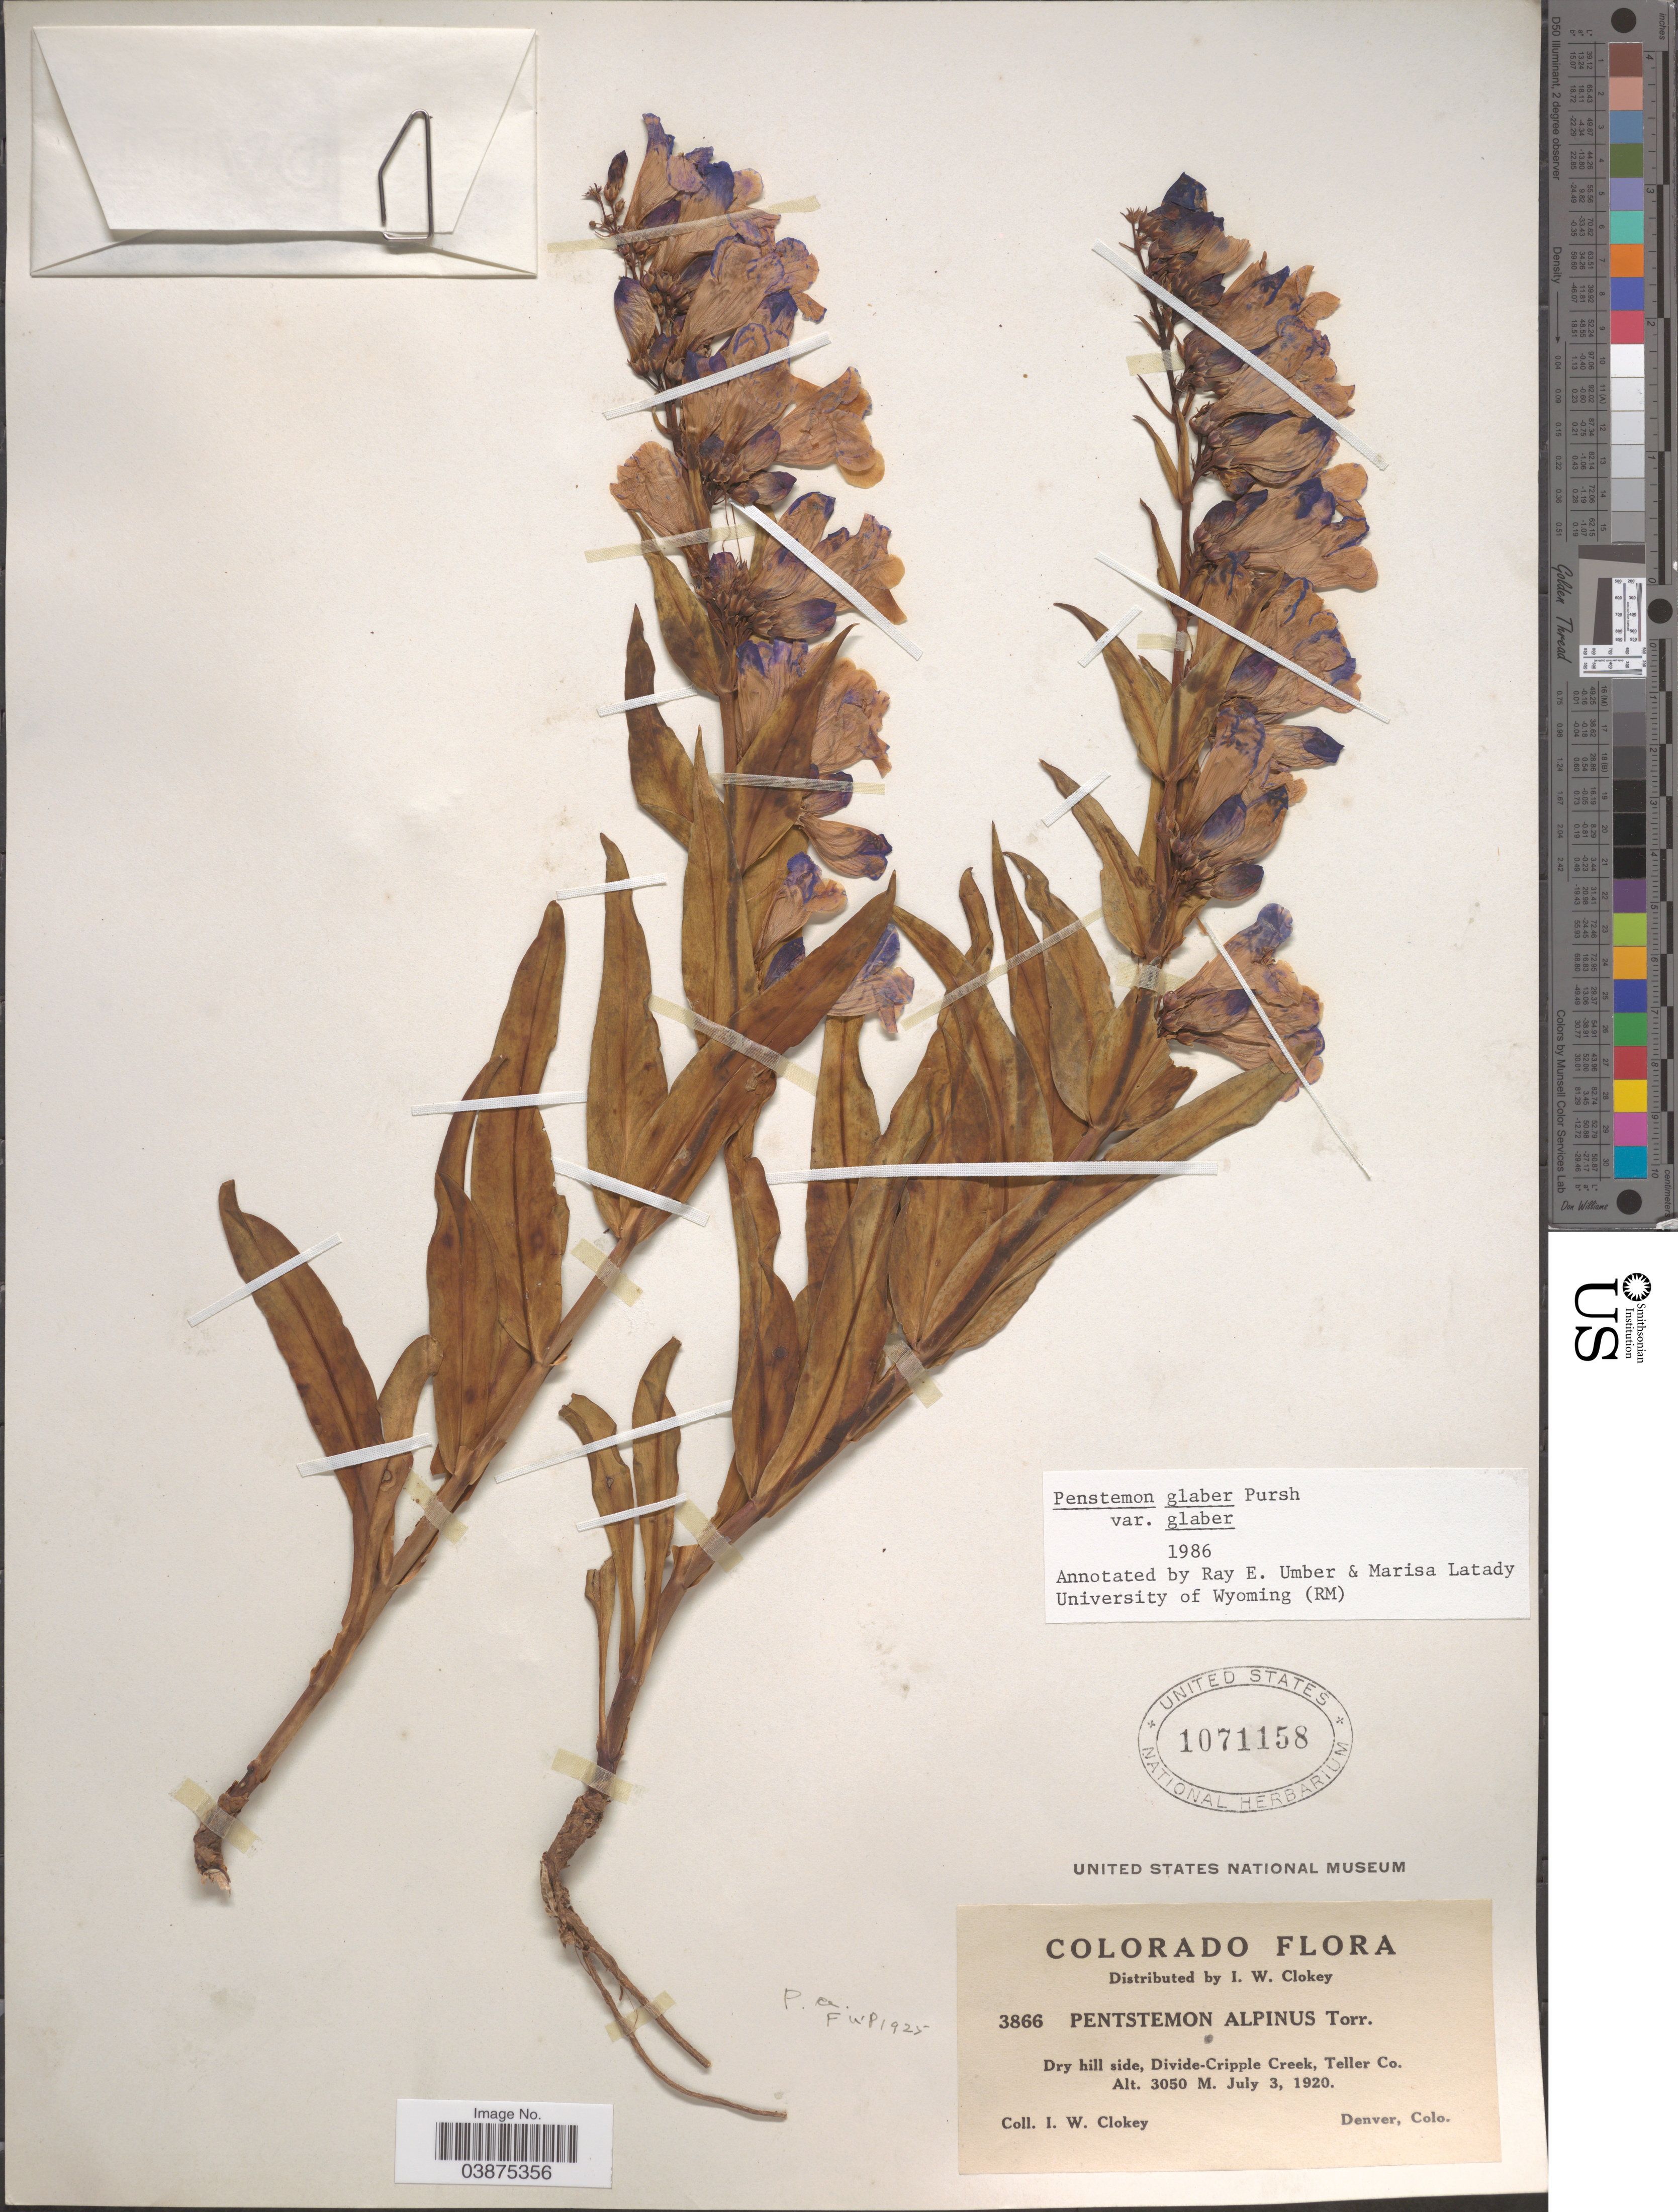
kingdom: Plantae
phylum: Tracheophyta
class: Magnoliopsida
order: Lamiales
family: Plantaginaceae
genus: Penstemon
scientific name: Penstemon glaber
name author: Pursh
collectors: I. W. Clokey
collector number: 3866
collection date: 1920-07-03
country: United States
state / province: Colorado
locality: Dry hill side, Divide-Cripple Creek, Teller Co.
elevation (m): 3050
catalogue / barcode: US 1071158